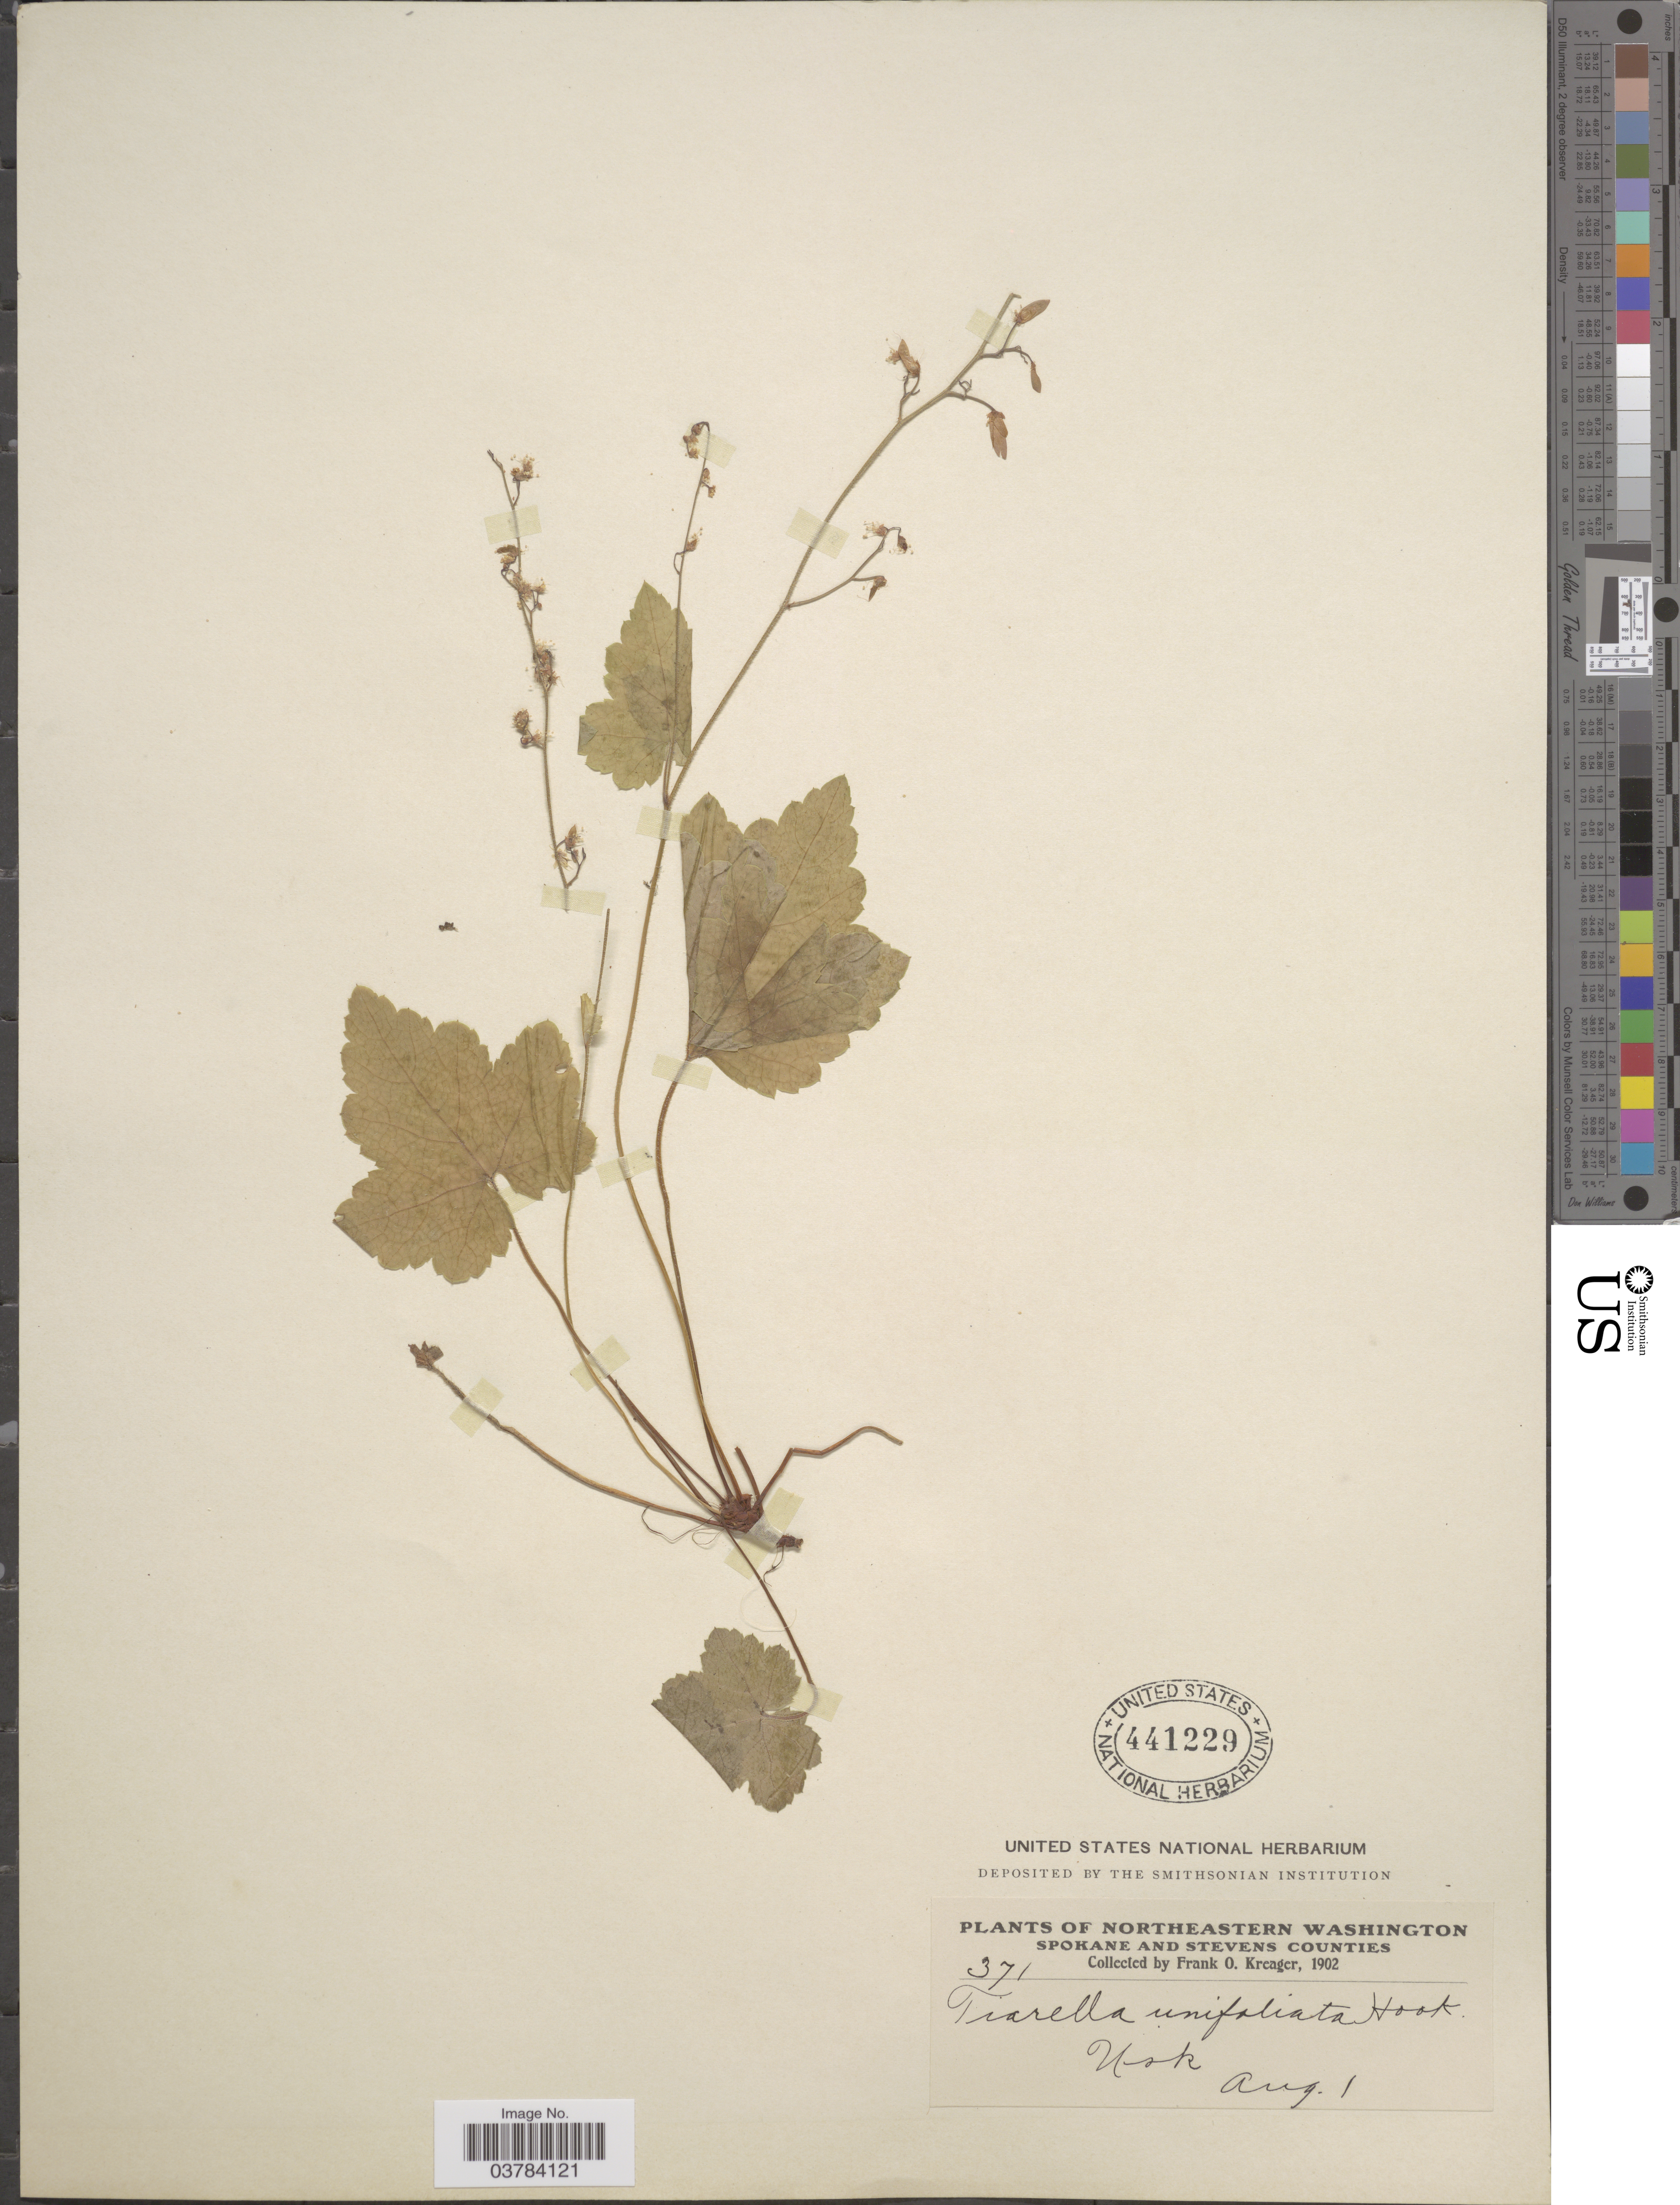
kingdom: Plantae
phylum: Tracheophyta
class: Magnoliopsida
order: Saxifragales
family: Saxifragaceae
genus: Tiarella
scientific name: Tiarella unifoliata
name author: Hook.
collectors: F. Kreager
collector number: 371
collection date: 1902-08-01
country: United States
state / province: Washington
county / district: Spokane / Stevens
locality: Northeastern Washington. Spokane and Stevens Counties. Usk.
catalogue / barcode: US 441229